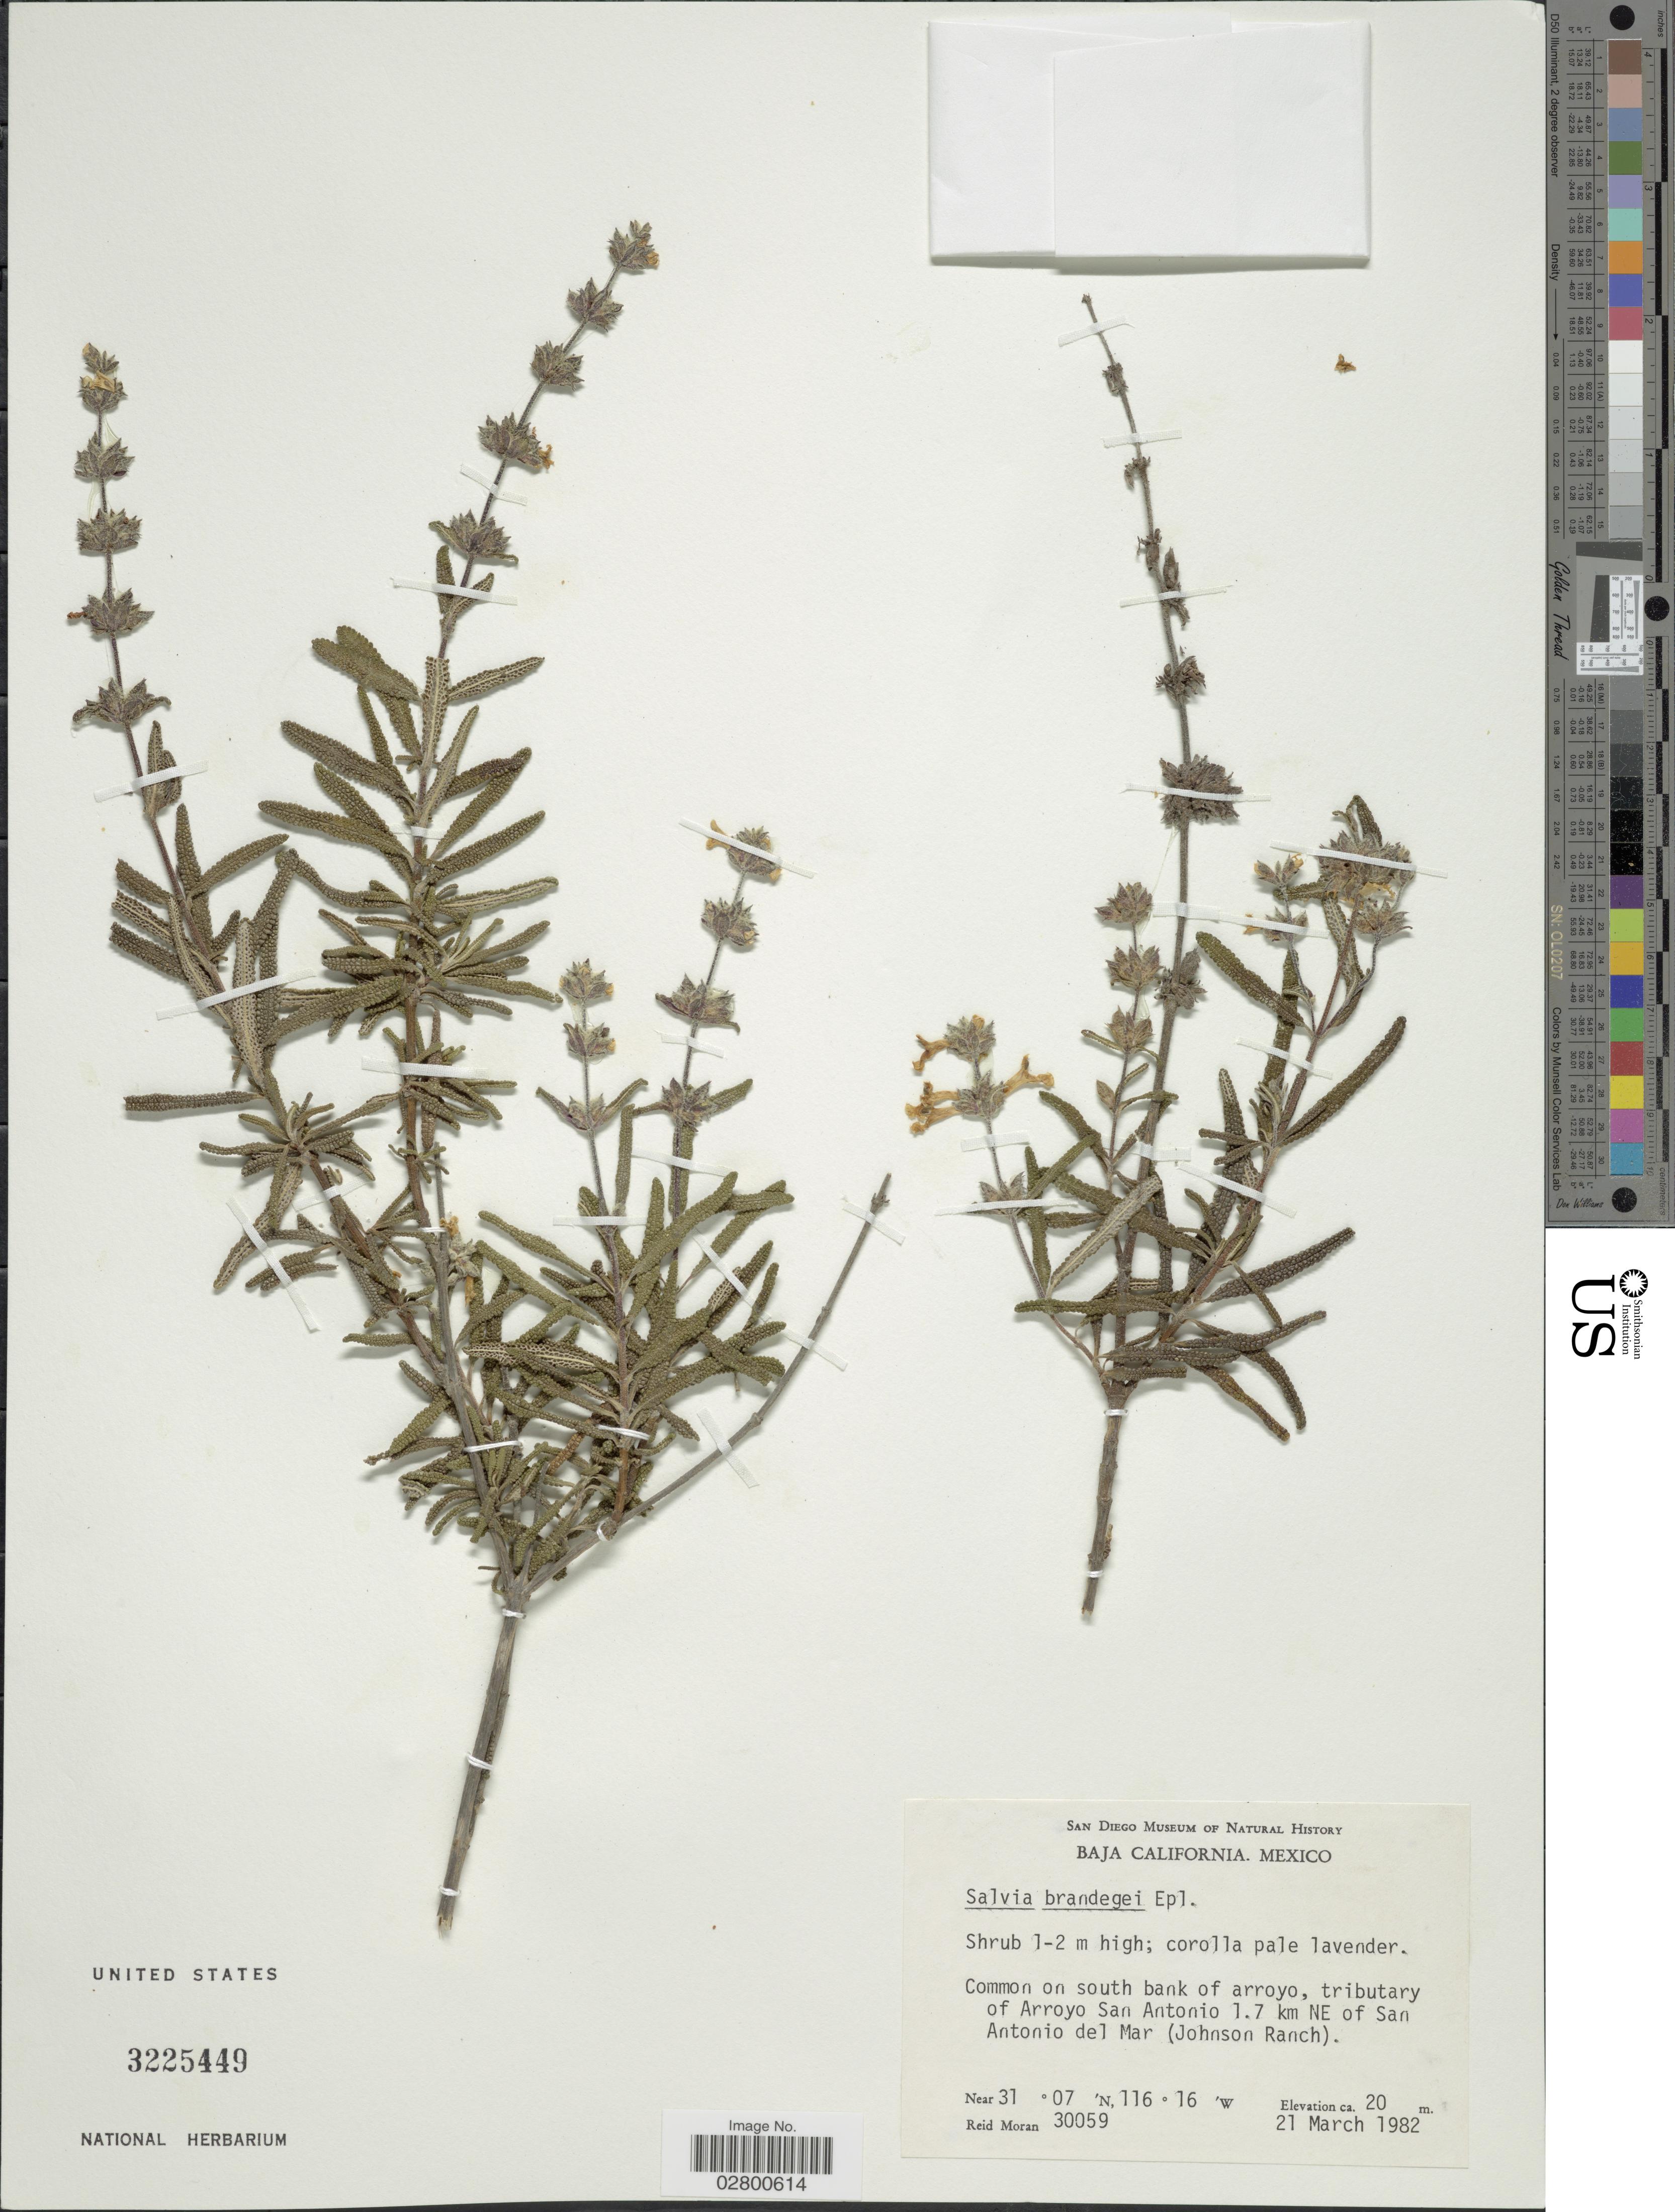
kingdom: Plantae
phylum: Tracheophyta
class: Magnoliopsida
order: Lamiales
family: Lamiaceae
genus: Salvia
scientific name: Salvia brandegeei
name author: Munz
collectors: R. V. Moran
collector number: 30059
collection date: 1982-03-21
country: Mexico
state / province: Baja California Norte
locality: Common on south bank of arroyo, tributary of Arroyo San Antonio 1.7 km NE of San Antonio del Mar (Johnson Ranch).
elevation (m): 20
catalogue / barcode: US 3225449